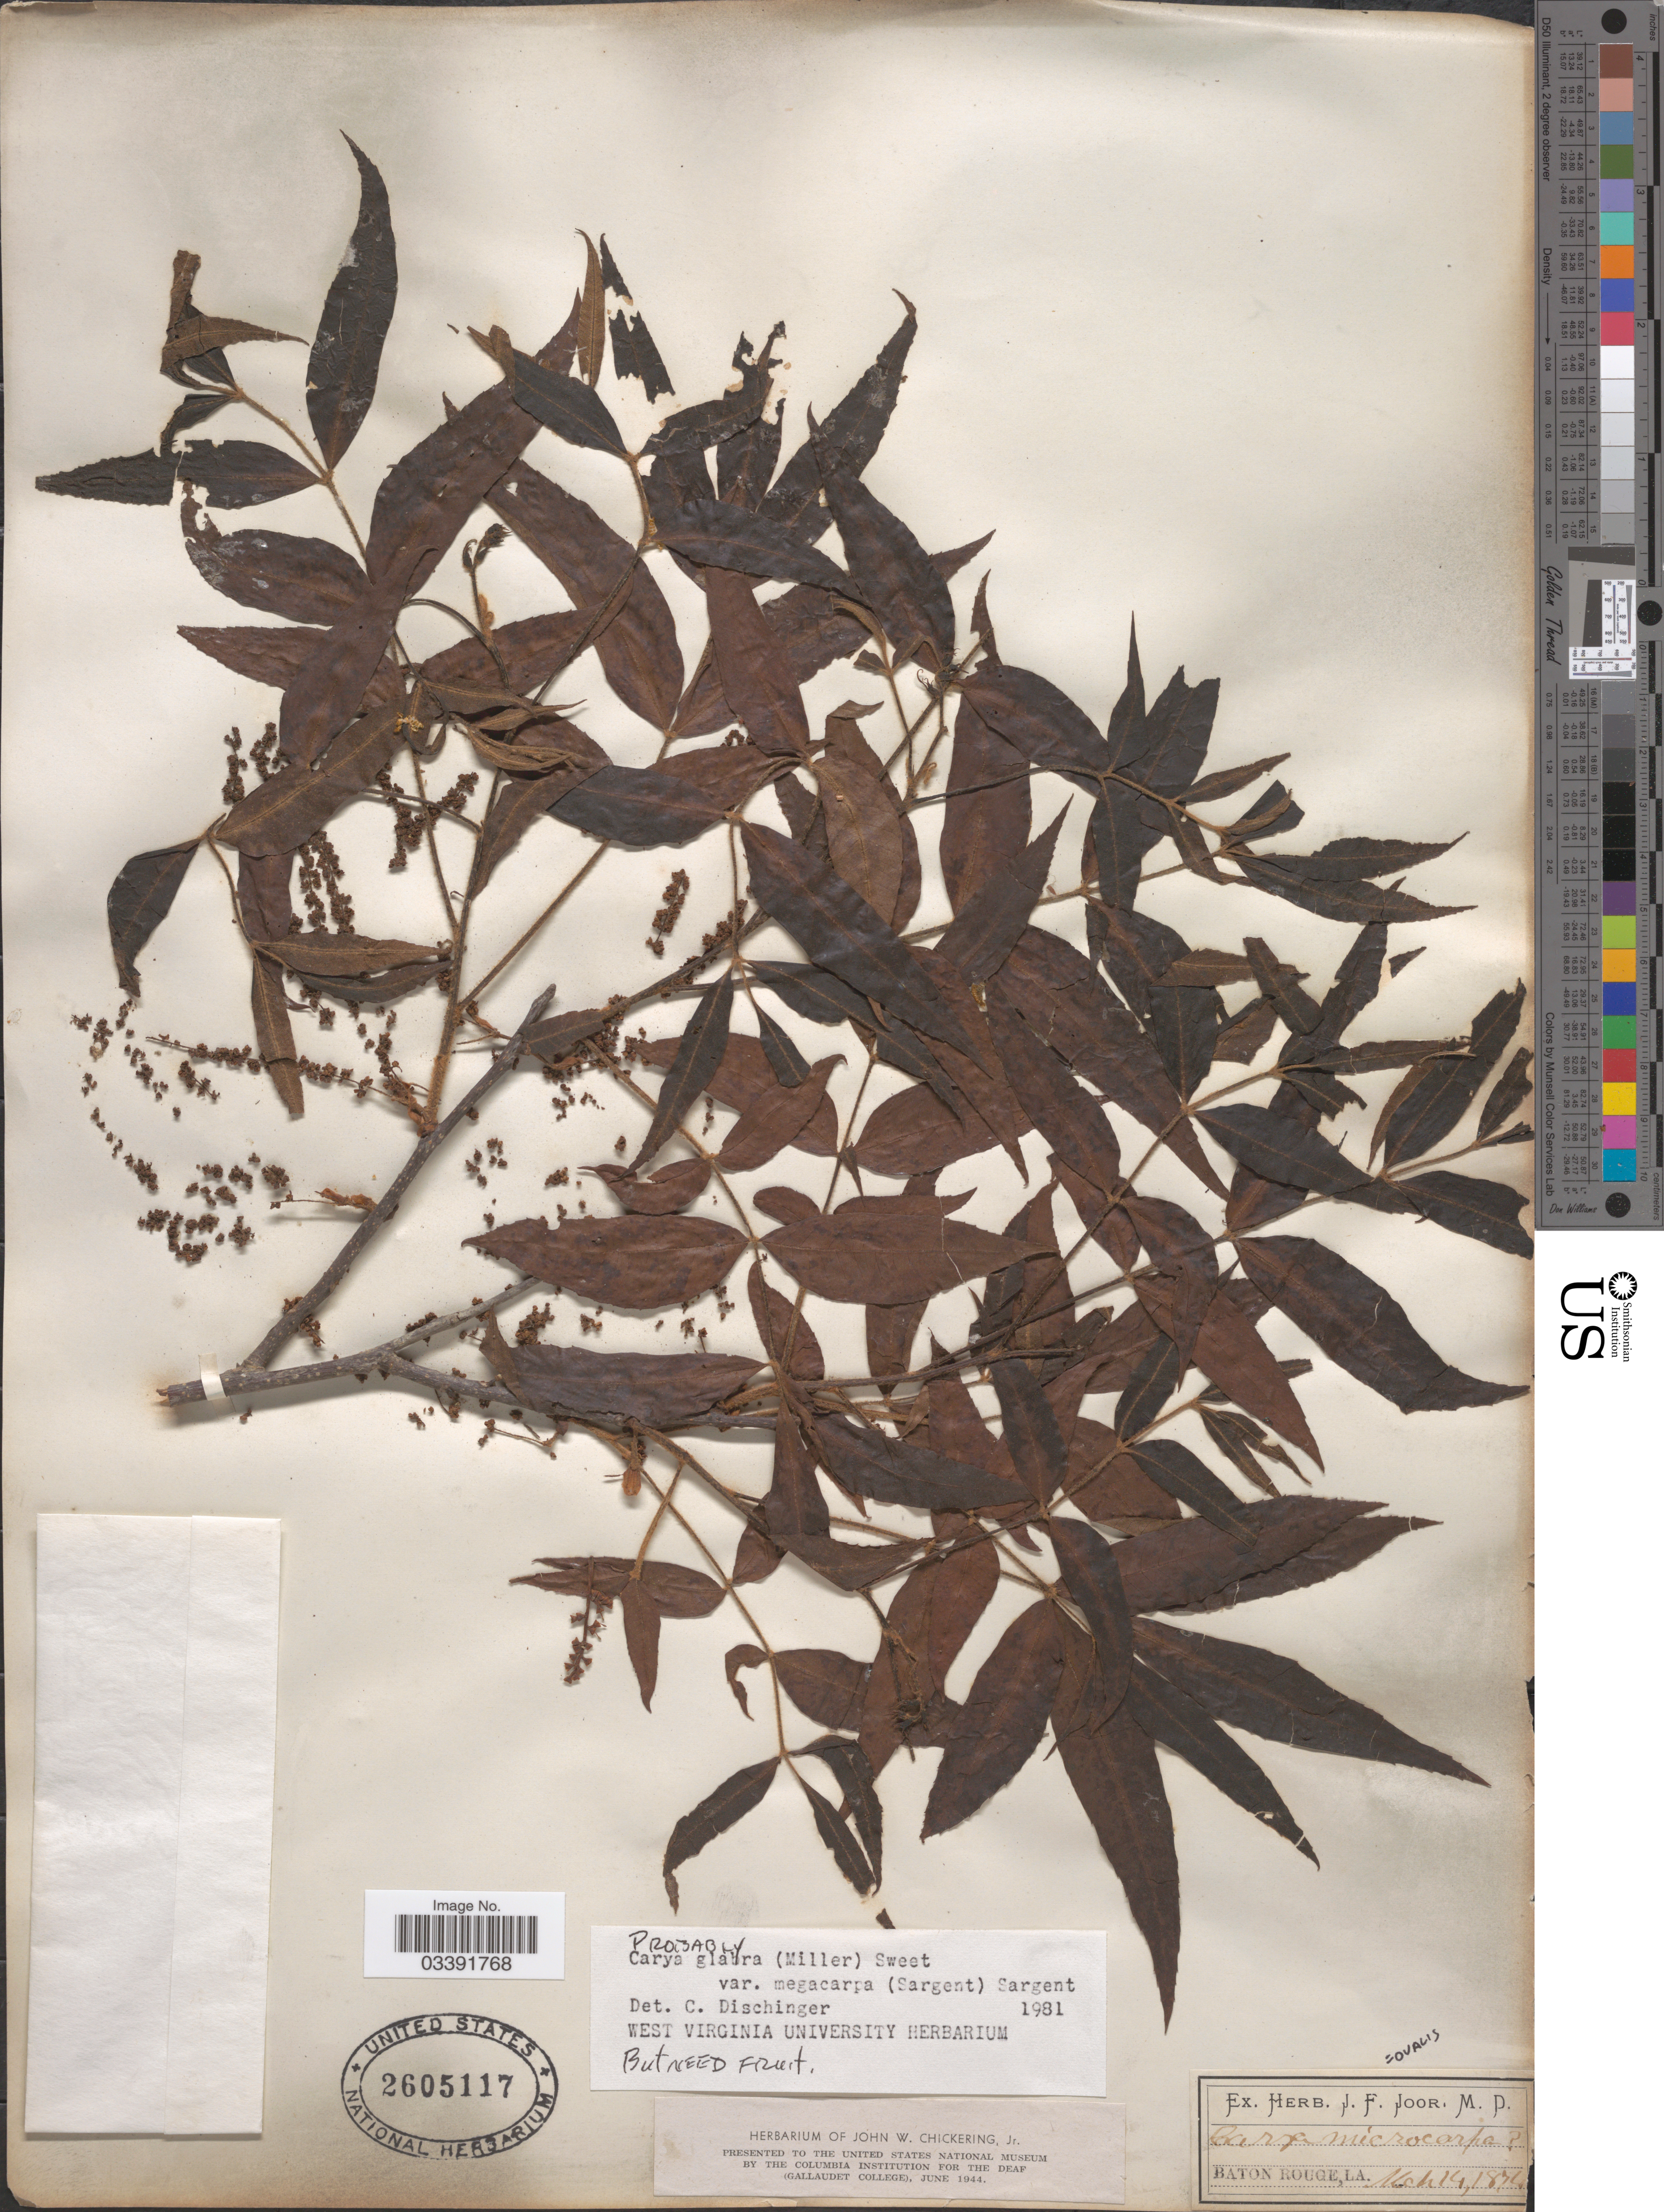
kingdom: Plantae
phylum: Tracheophyta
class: Magnoliopsida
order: Fagales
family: Juglandaceae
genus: Carya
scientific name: Carya glabra var. megacarpa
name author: (Sarg.) Sarg.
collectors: Ex herb. John W. Chickering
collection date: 1874-03-14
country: United States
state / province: Louisiana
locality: Baton Rouge.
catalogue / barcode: US 2605117